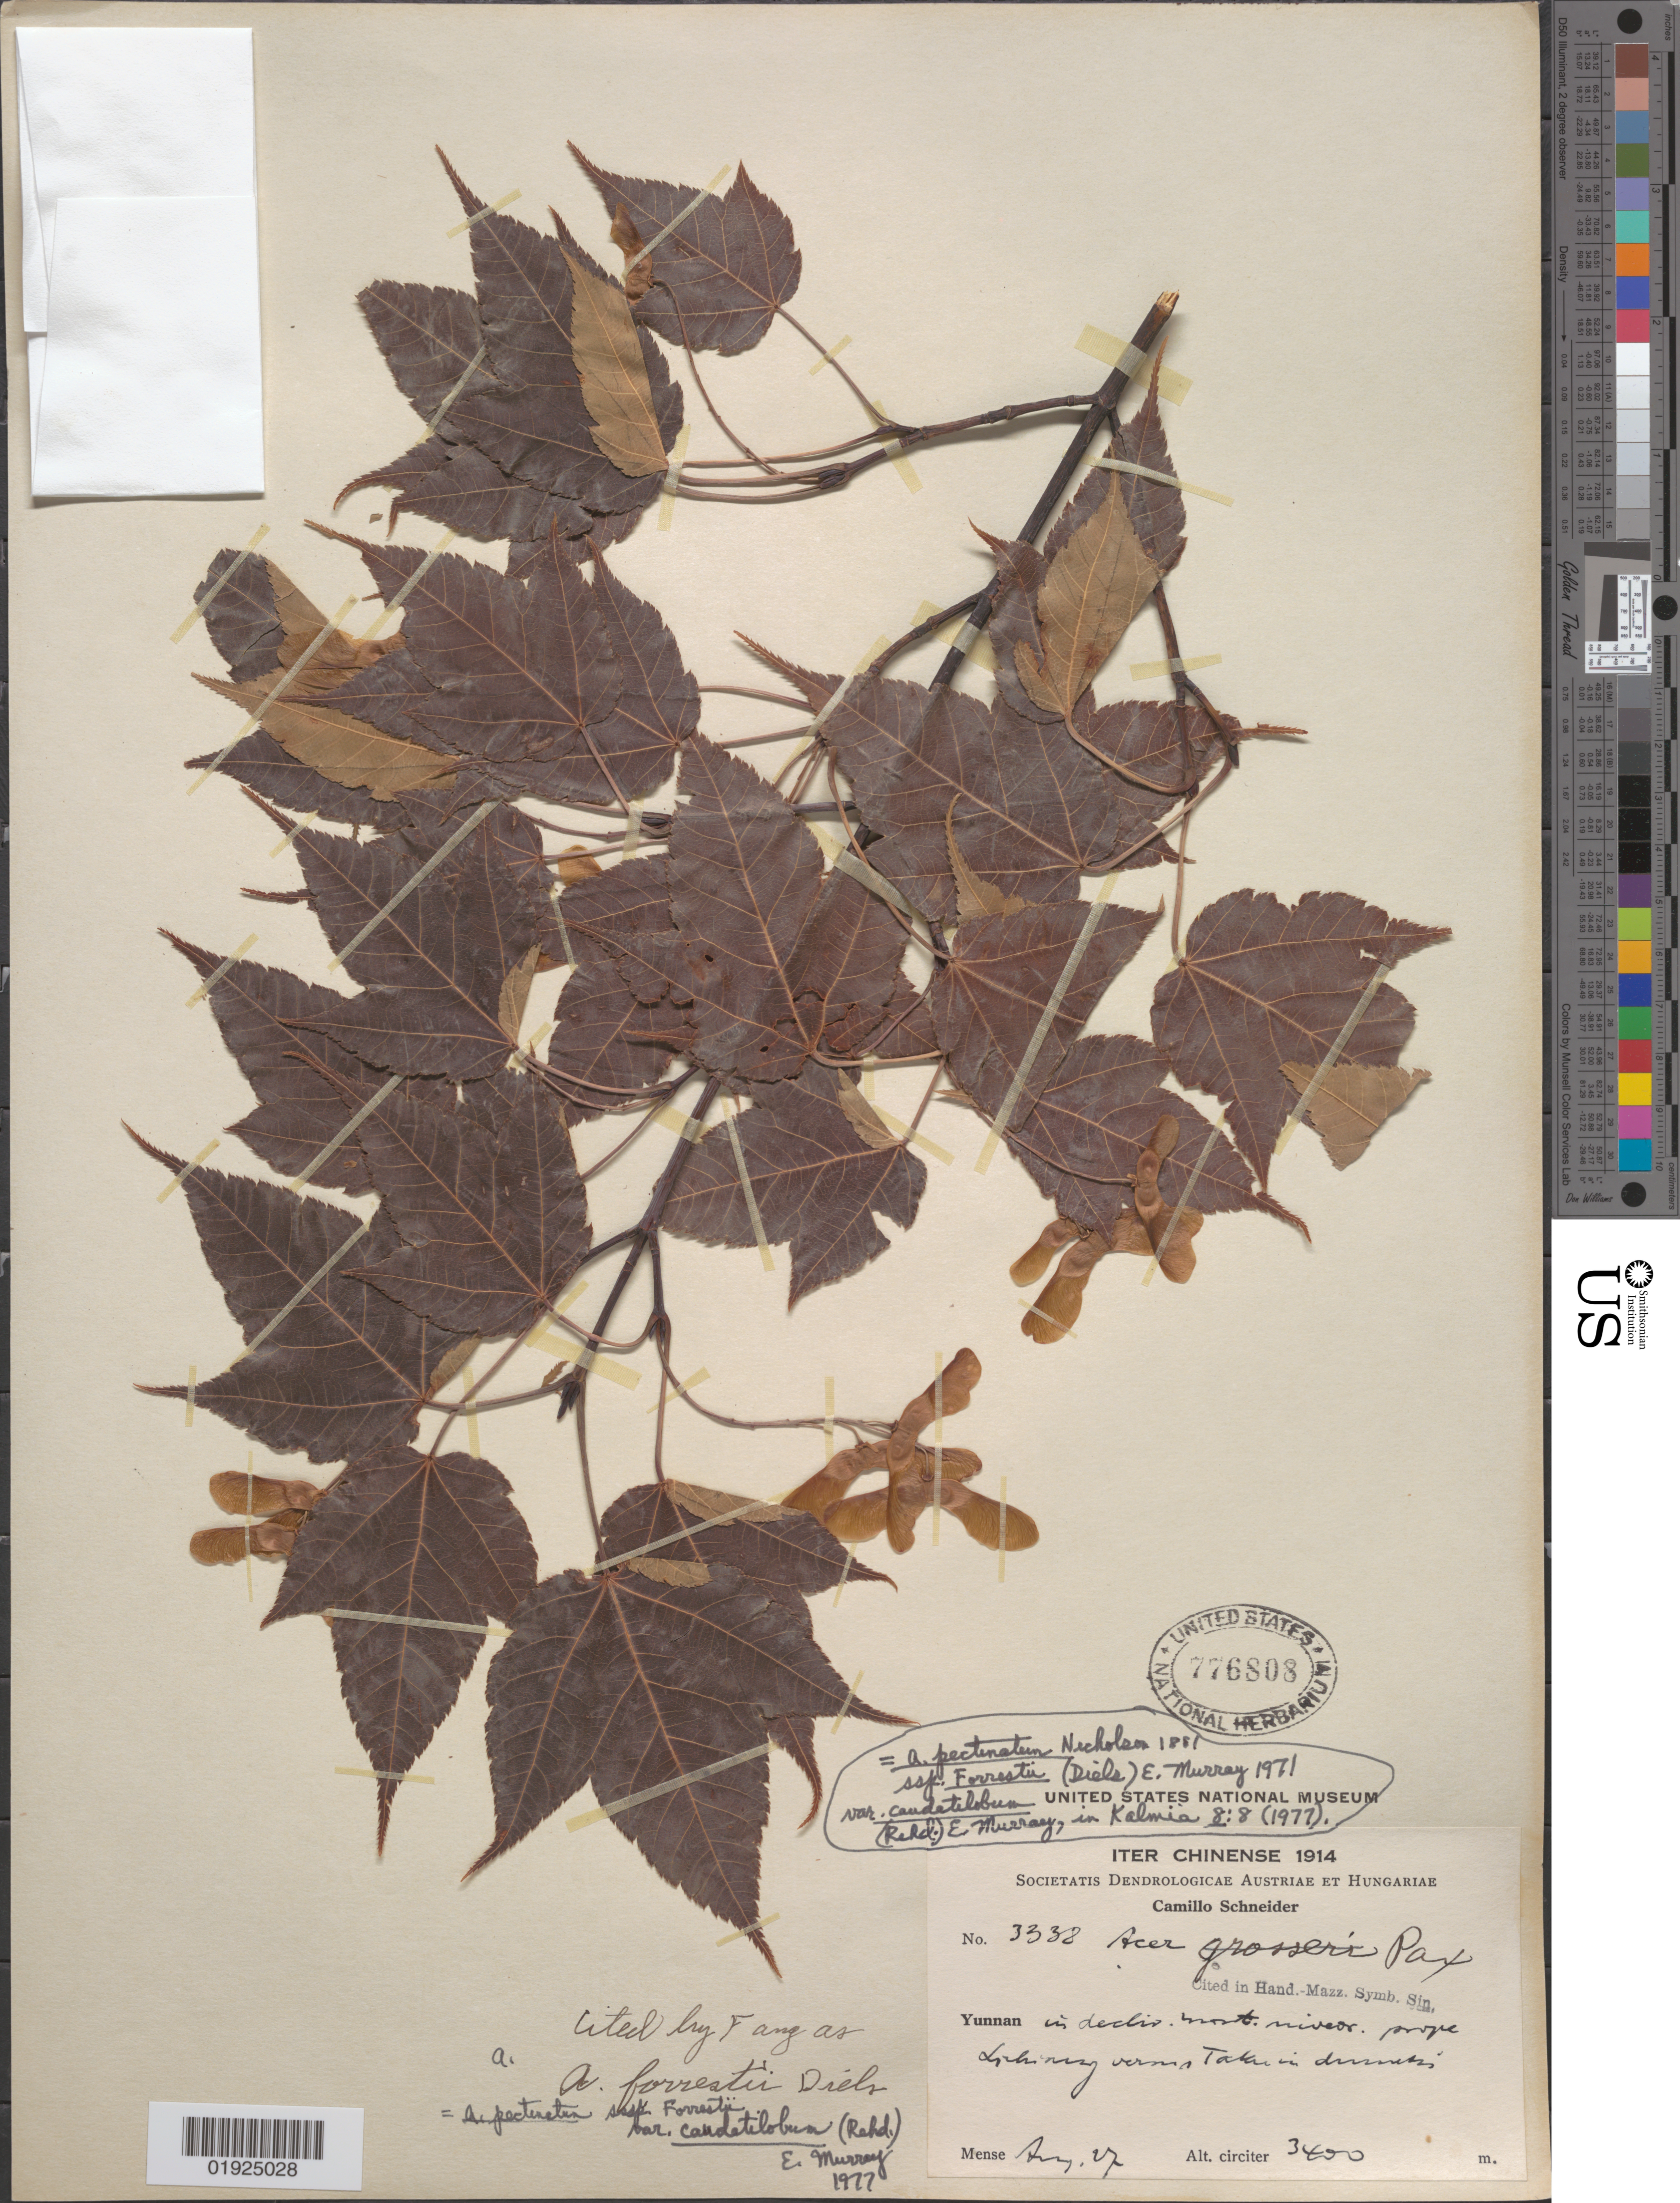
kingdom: Plantae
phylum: Tracheophyta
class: Magnoliopsida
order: Sapindales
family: Sapindaceae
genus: Acer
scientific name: Acer pectinatum subsp. forrestii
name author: (Diels) A.E. Murray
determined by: Murray, Edward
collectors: C. K. Schneider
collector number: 3338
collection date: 1914-08-27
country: China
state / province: Yunnan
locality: Likiang near Taku [?]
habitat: In decliv. mont. niveor [?]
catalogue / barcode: US 776808